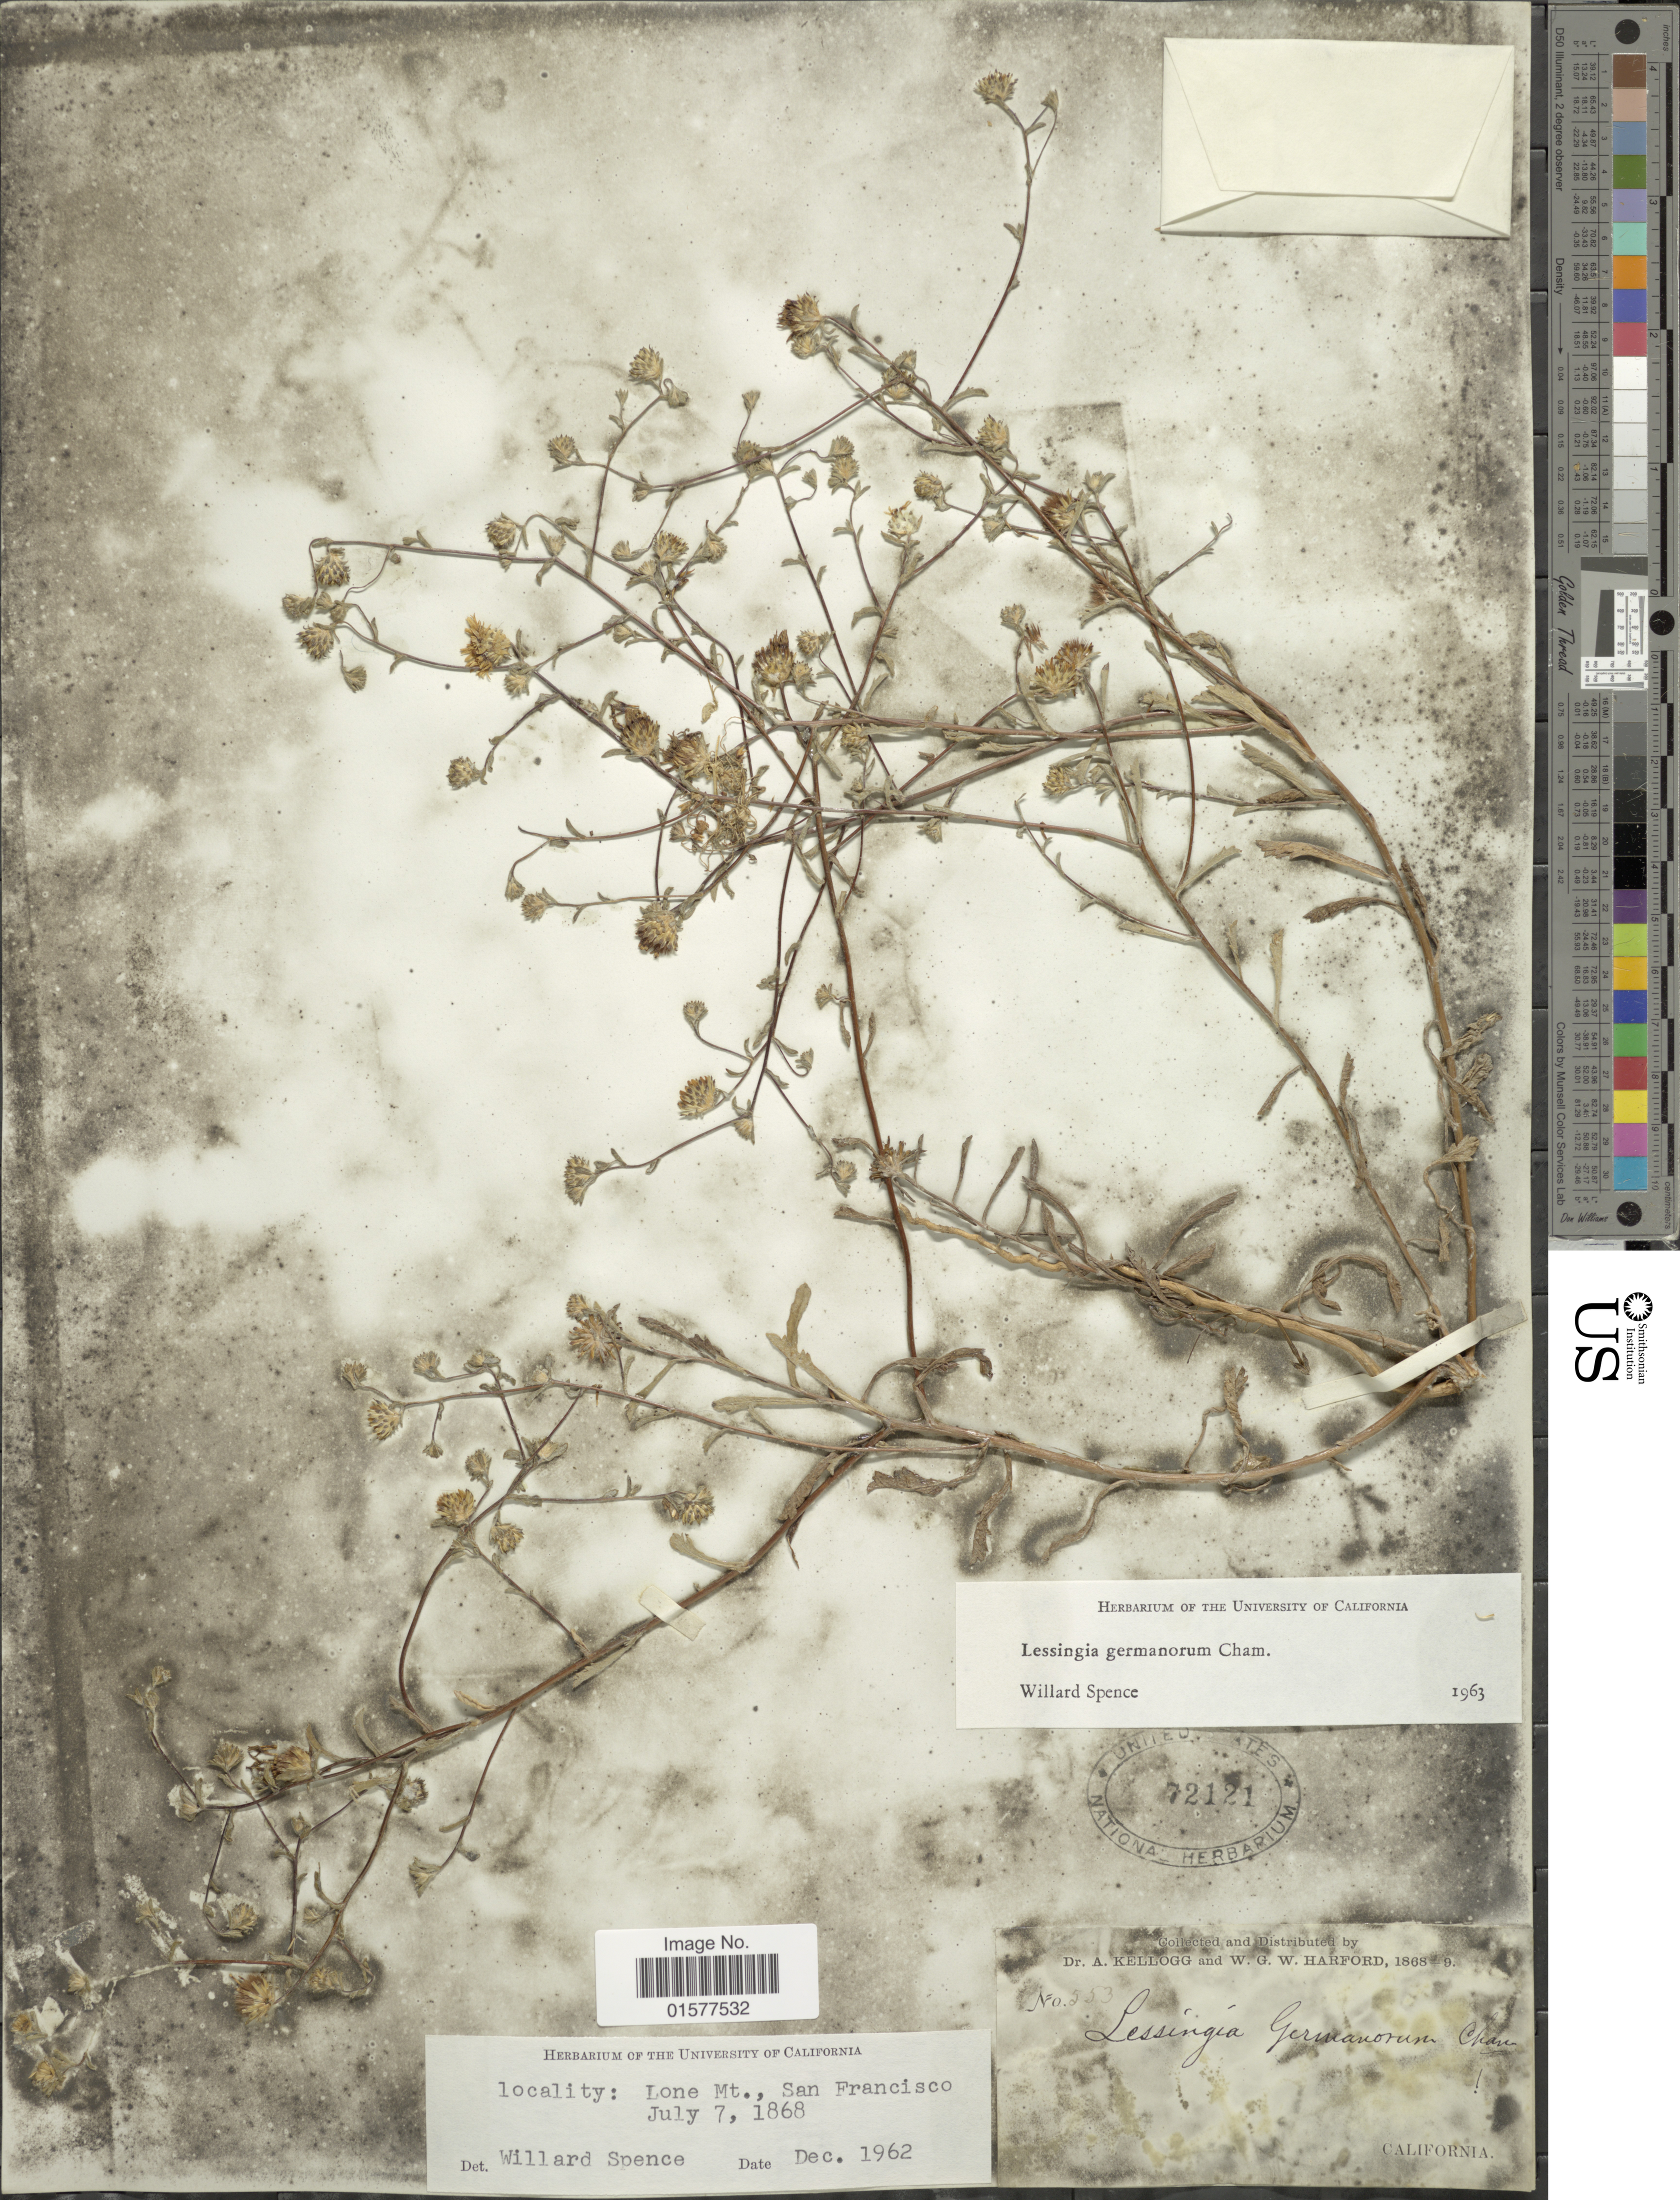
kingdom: Plantae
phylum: Tracheophyta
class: Magnoliopsida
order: Asterales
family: Asteraceae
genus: Lessingia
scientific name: Lessingia germanorum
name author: Cham.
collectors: A. Kellogg & W. G. W. Harford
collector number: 553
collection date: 1868/1869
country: United States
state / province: California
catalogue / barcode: US 72121